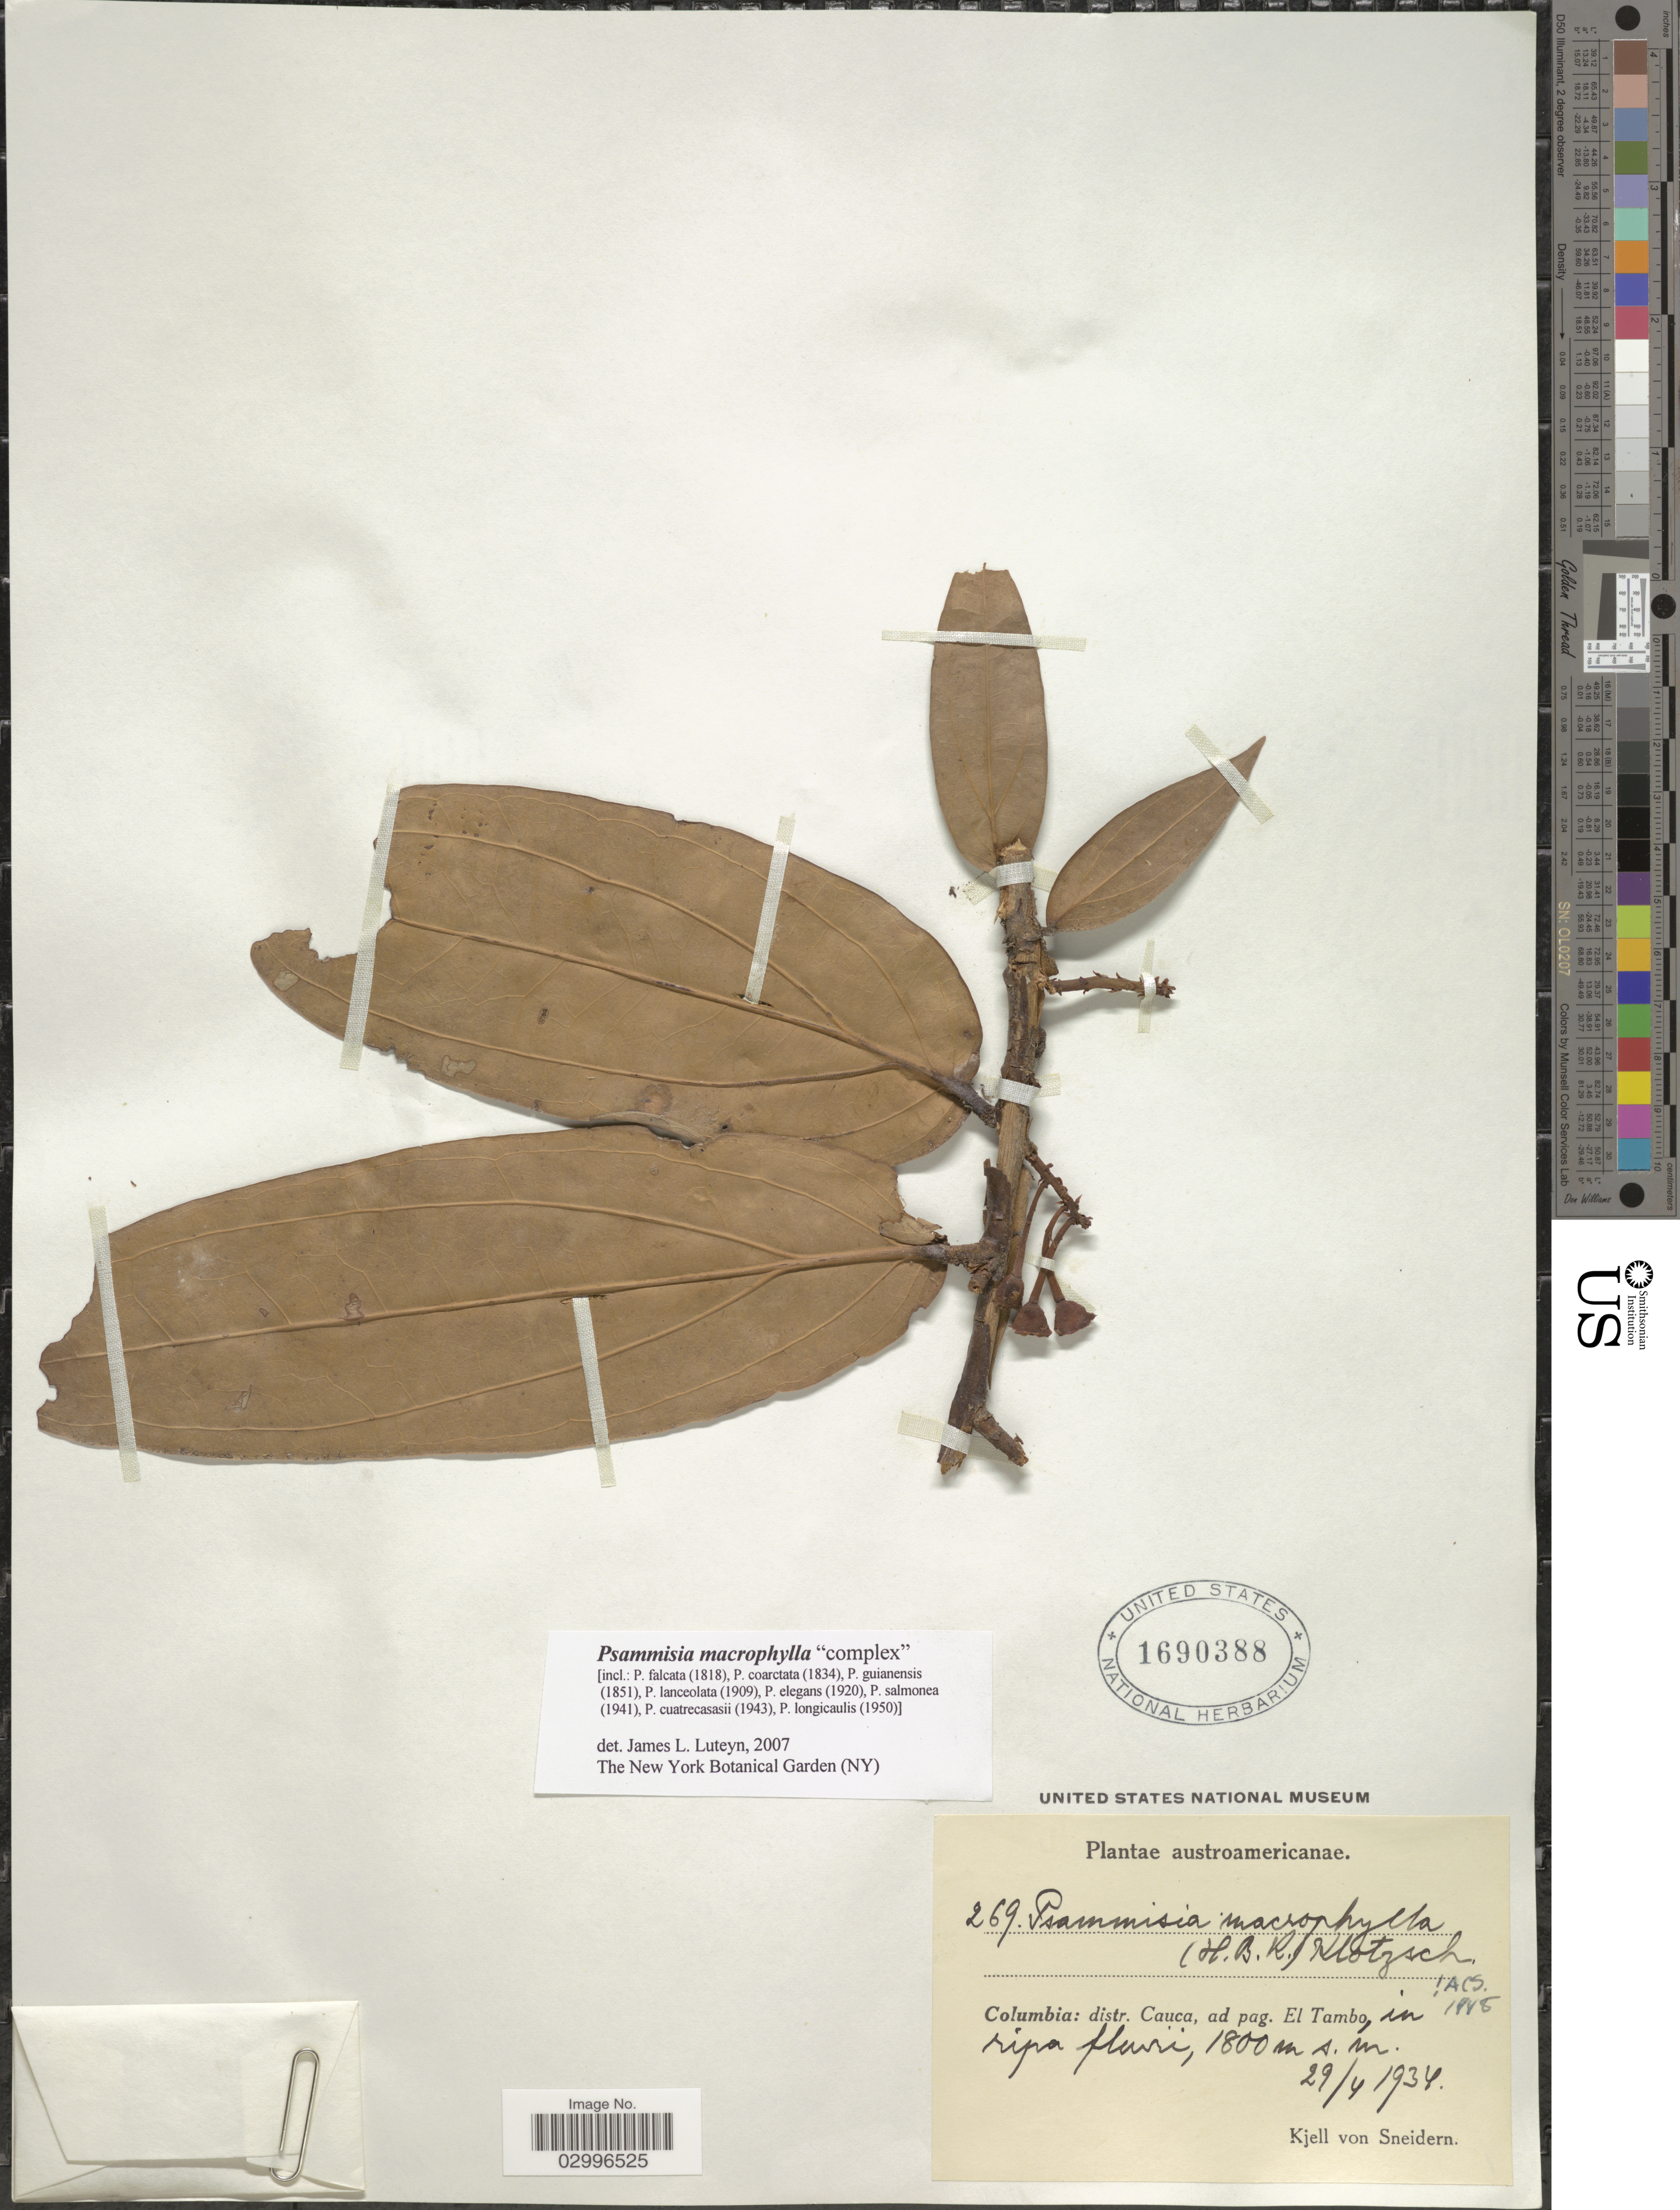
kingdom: Plantae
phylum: Tracheophyta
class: Magnoliopsida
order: Ericales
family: Ericaceae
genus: Psammisia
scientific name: Psammisia macrophylla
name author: (Kunth) Klotzsch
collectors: K. von Sneidern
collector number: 269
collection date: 1934-04-29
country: Colombia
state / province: Cauca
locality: Distr. Cauca, ad pag. El Tambo.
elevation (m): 1800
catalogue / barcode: US 1690388